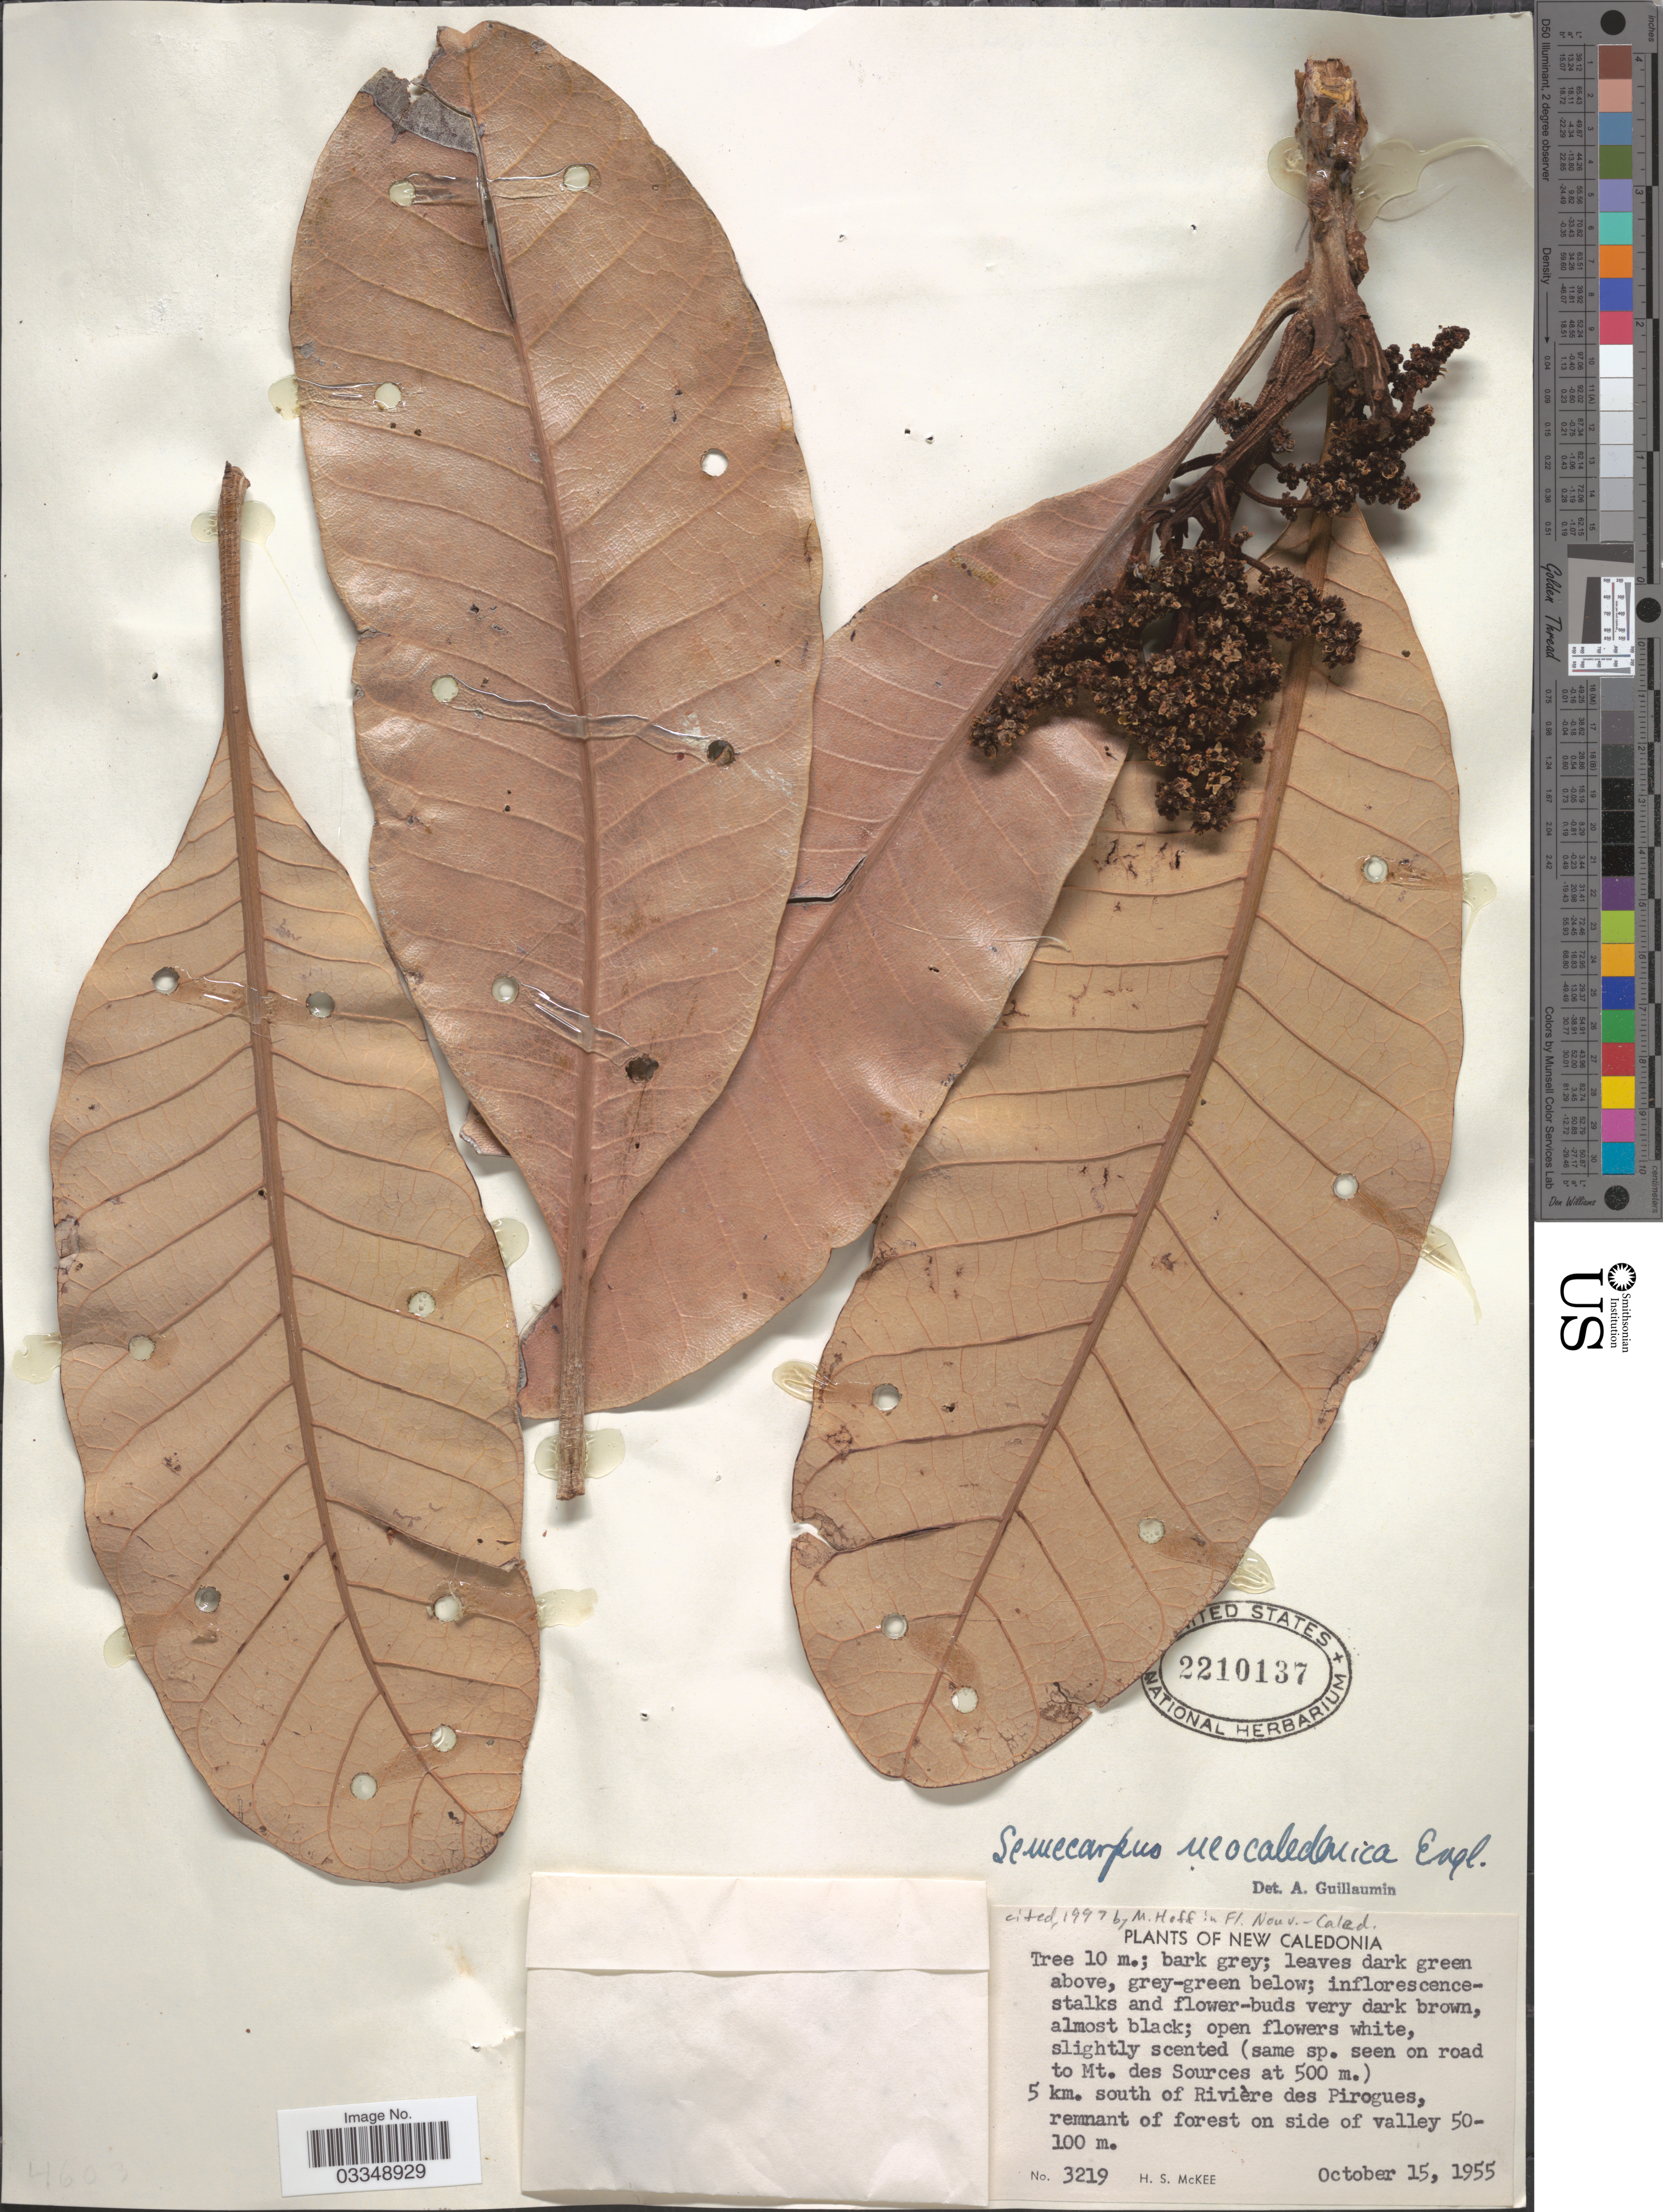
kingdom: Plantae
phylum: Tracheophyta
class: Magnoliopsida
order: Sapindales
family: Anacardiaceae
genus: Semecarpus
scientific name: Semecarpus neocaledonicus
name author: Engl.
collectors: H. S. McKee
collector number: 3219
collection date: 1955-10-15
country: New Caledonia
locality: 5 km. south of Rivière des Pirogues, remnant of forest on side of valley.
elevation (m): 50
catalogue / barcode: US 2210137